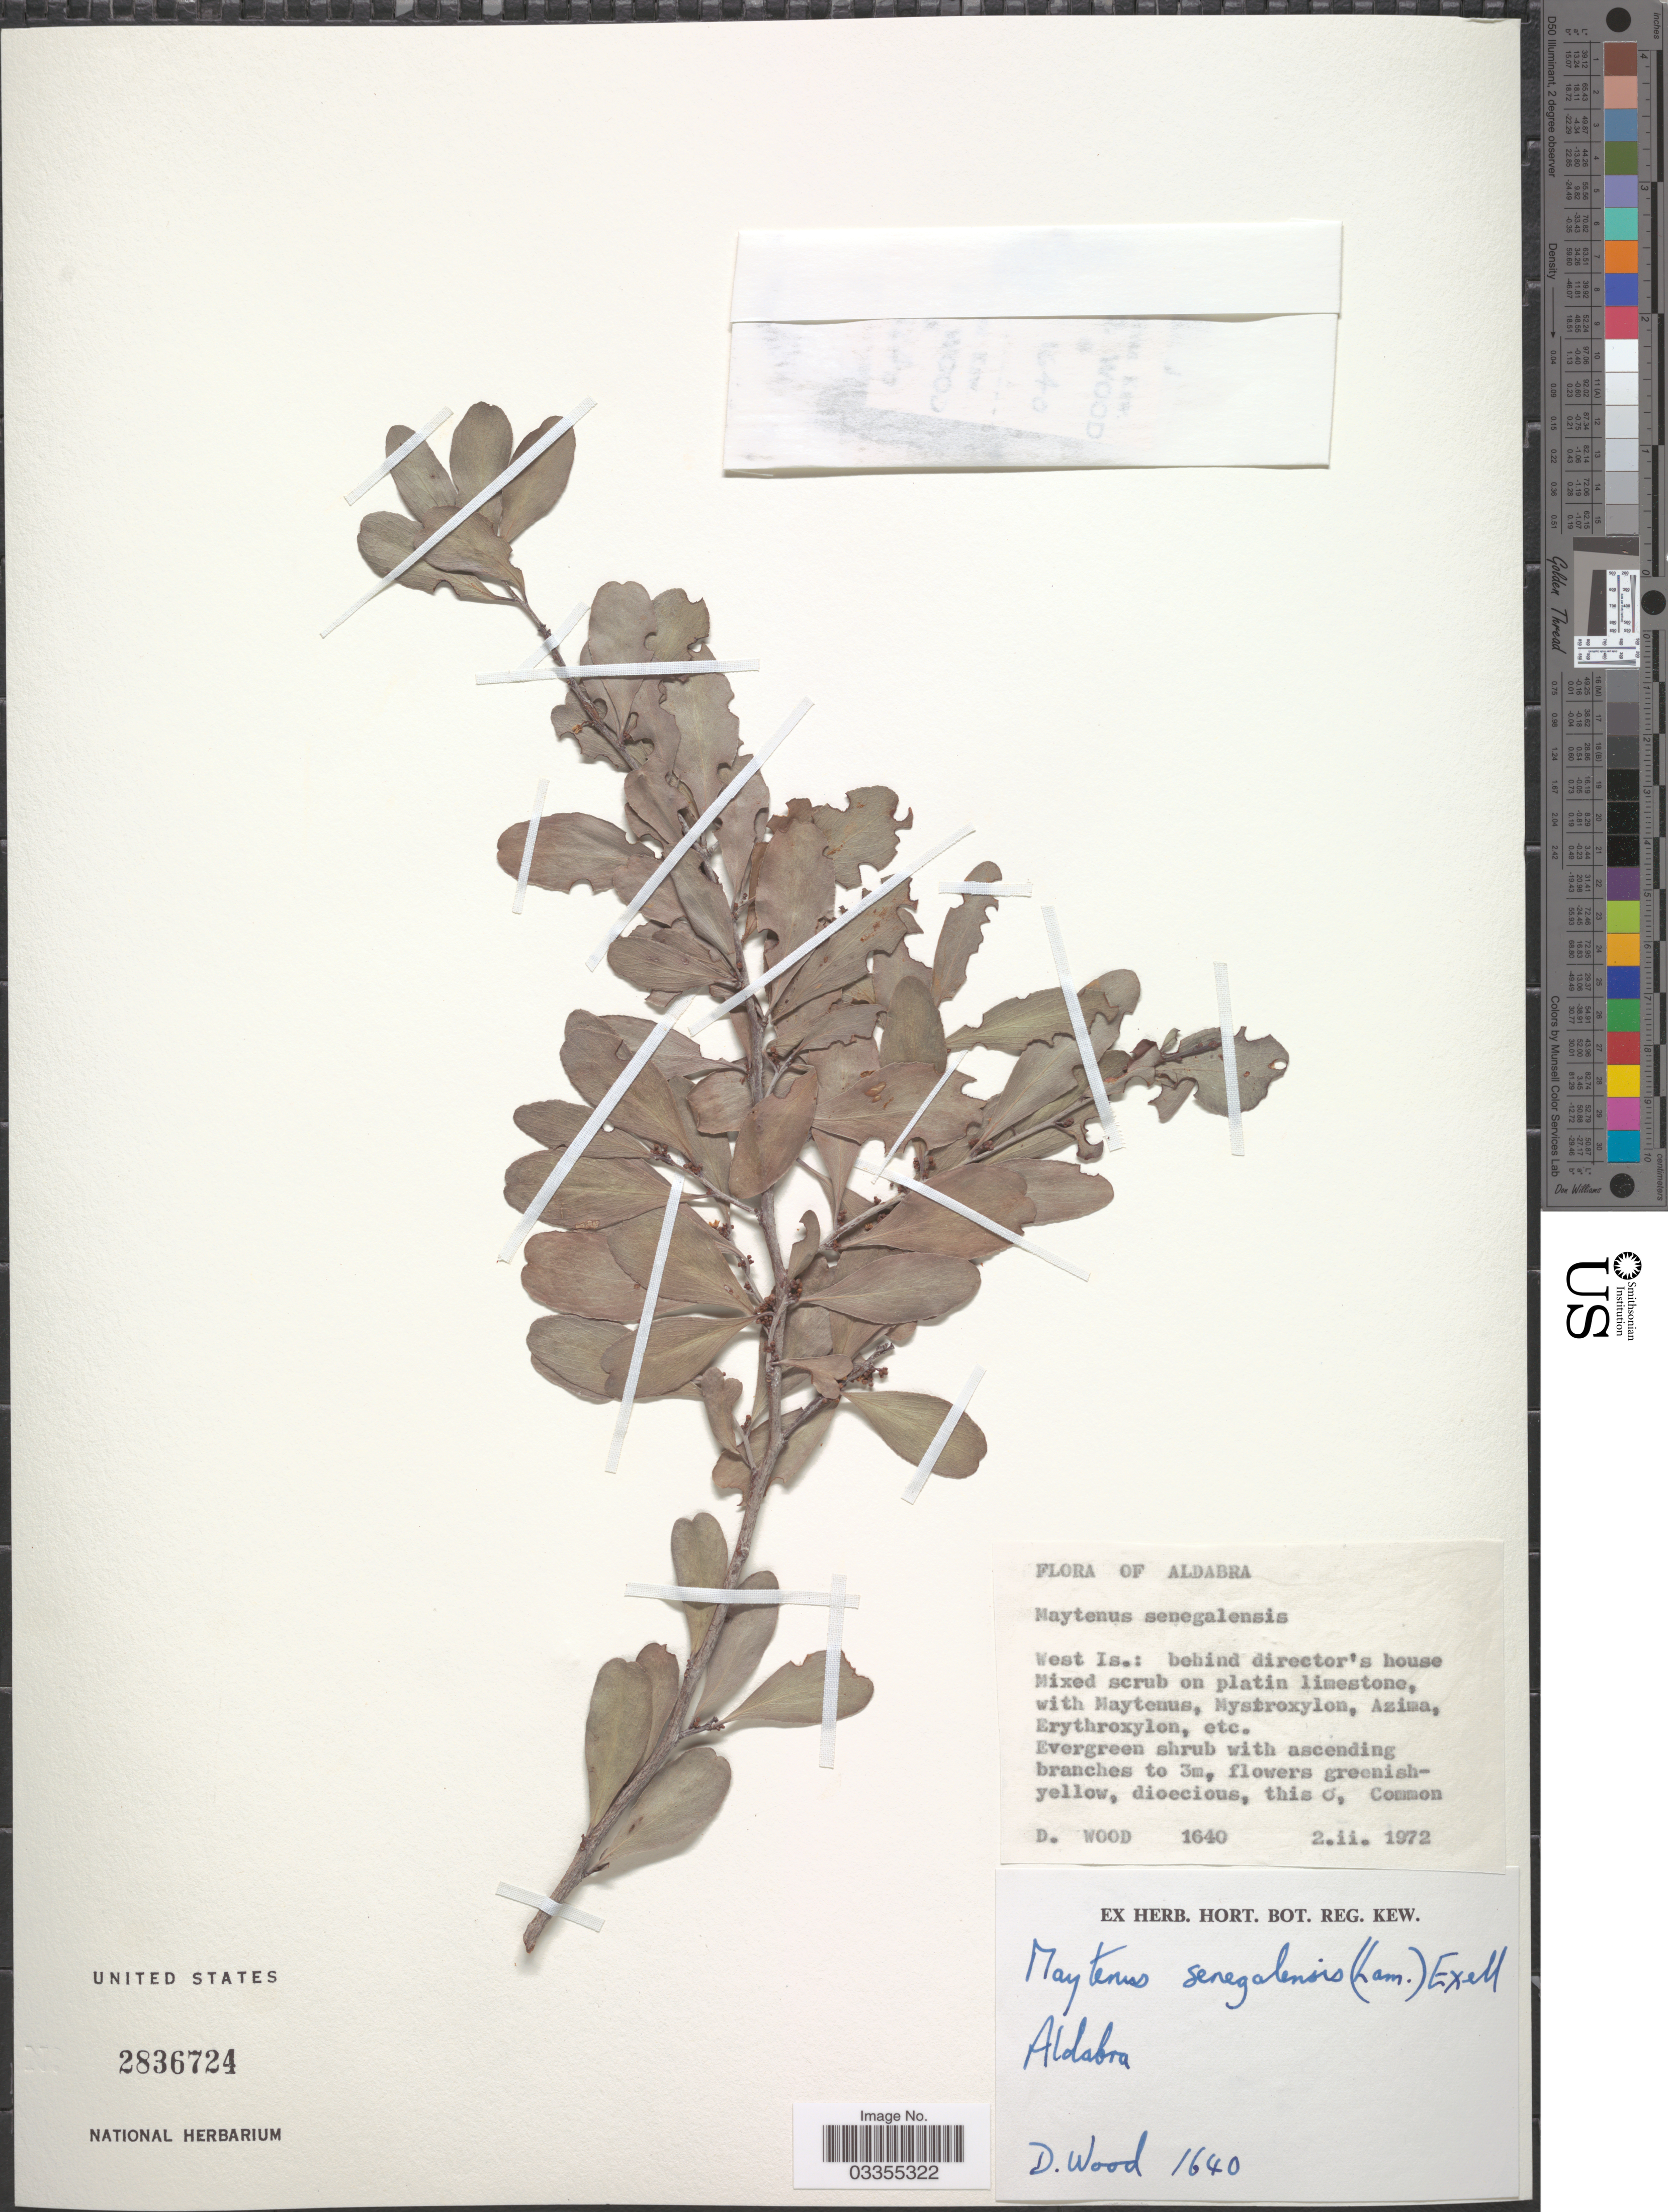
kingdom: Plantae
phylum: Tracheophyta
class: Magnoliopsida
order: Celastrales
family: Celastraceae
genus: Gymnosporia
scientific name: Gymnosporia grossulariae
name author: (Tul.) Loes.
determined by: Strong, Mark T., (BOT), Smithsonian Institution - National Museum of Natural History (UNITED STATES)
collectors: D. Wood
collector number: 1640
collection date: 1972-02-02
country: Seychelles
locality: Aldabra. West Is.: behind director's house.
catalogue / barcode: US 2836724